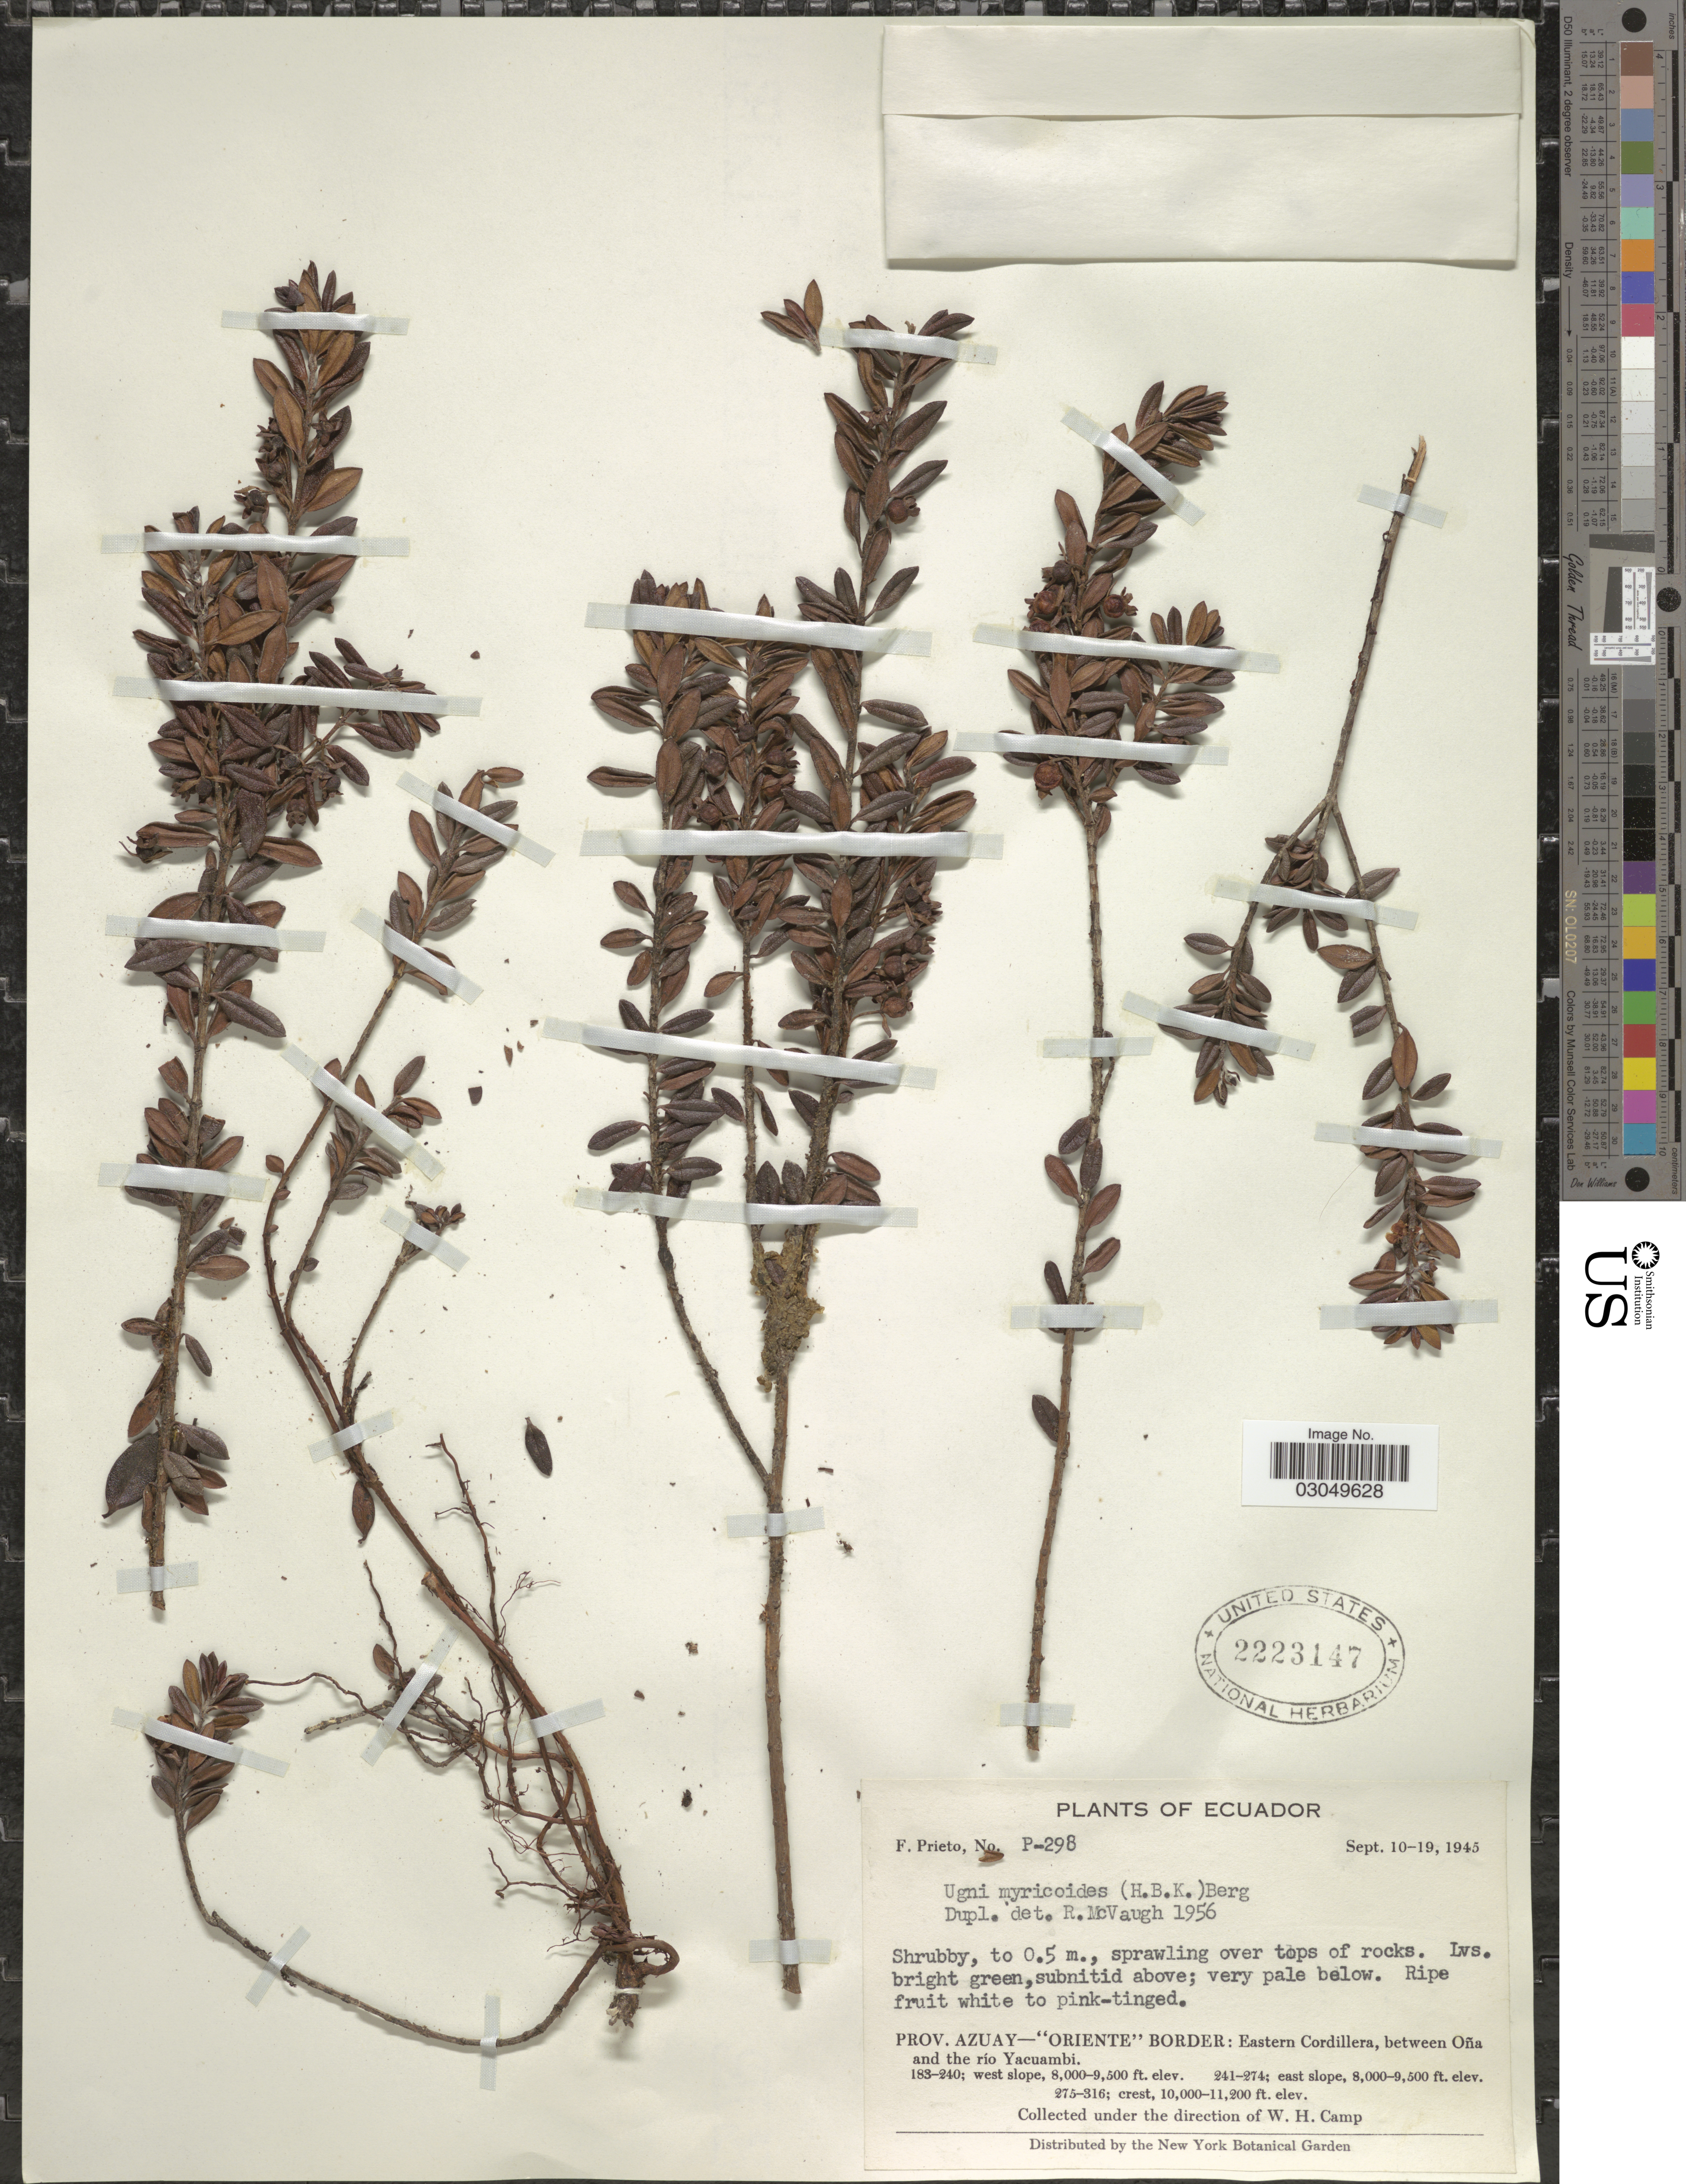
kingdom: Plantae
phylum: Tracheophyta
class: Magnoliopsida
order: Myrtales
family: Myrtaceae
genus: Ugni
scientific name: Ugni myricoides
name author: (Kunth) O. Berg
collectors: F. Prieto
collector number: P-298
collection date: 1945-09-10/1945-09-19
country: Ecuador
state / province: Azuay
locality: Oriente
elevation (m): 3048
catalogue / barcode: US 2223147